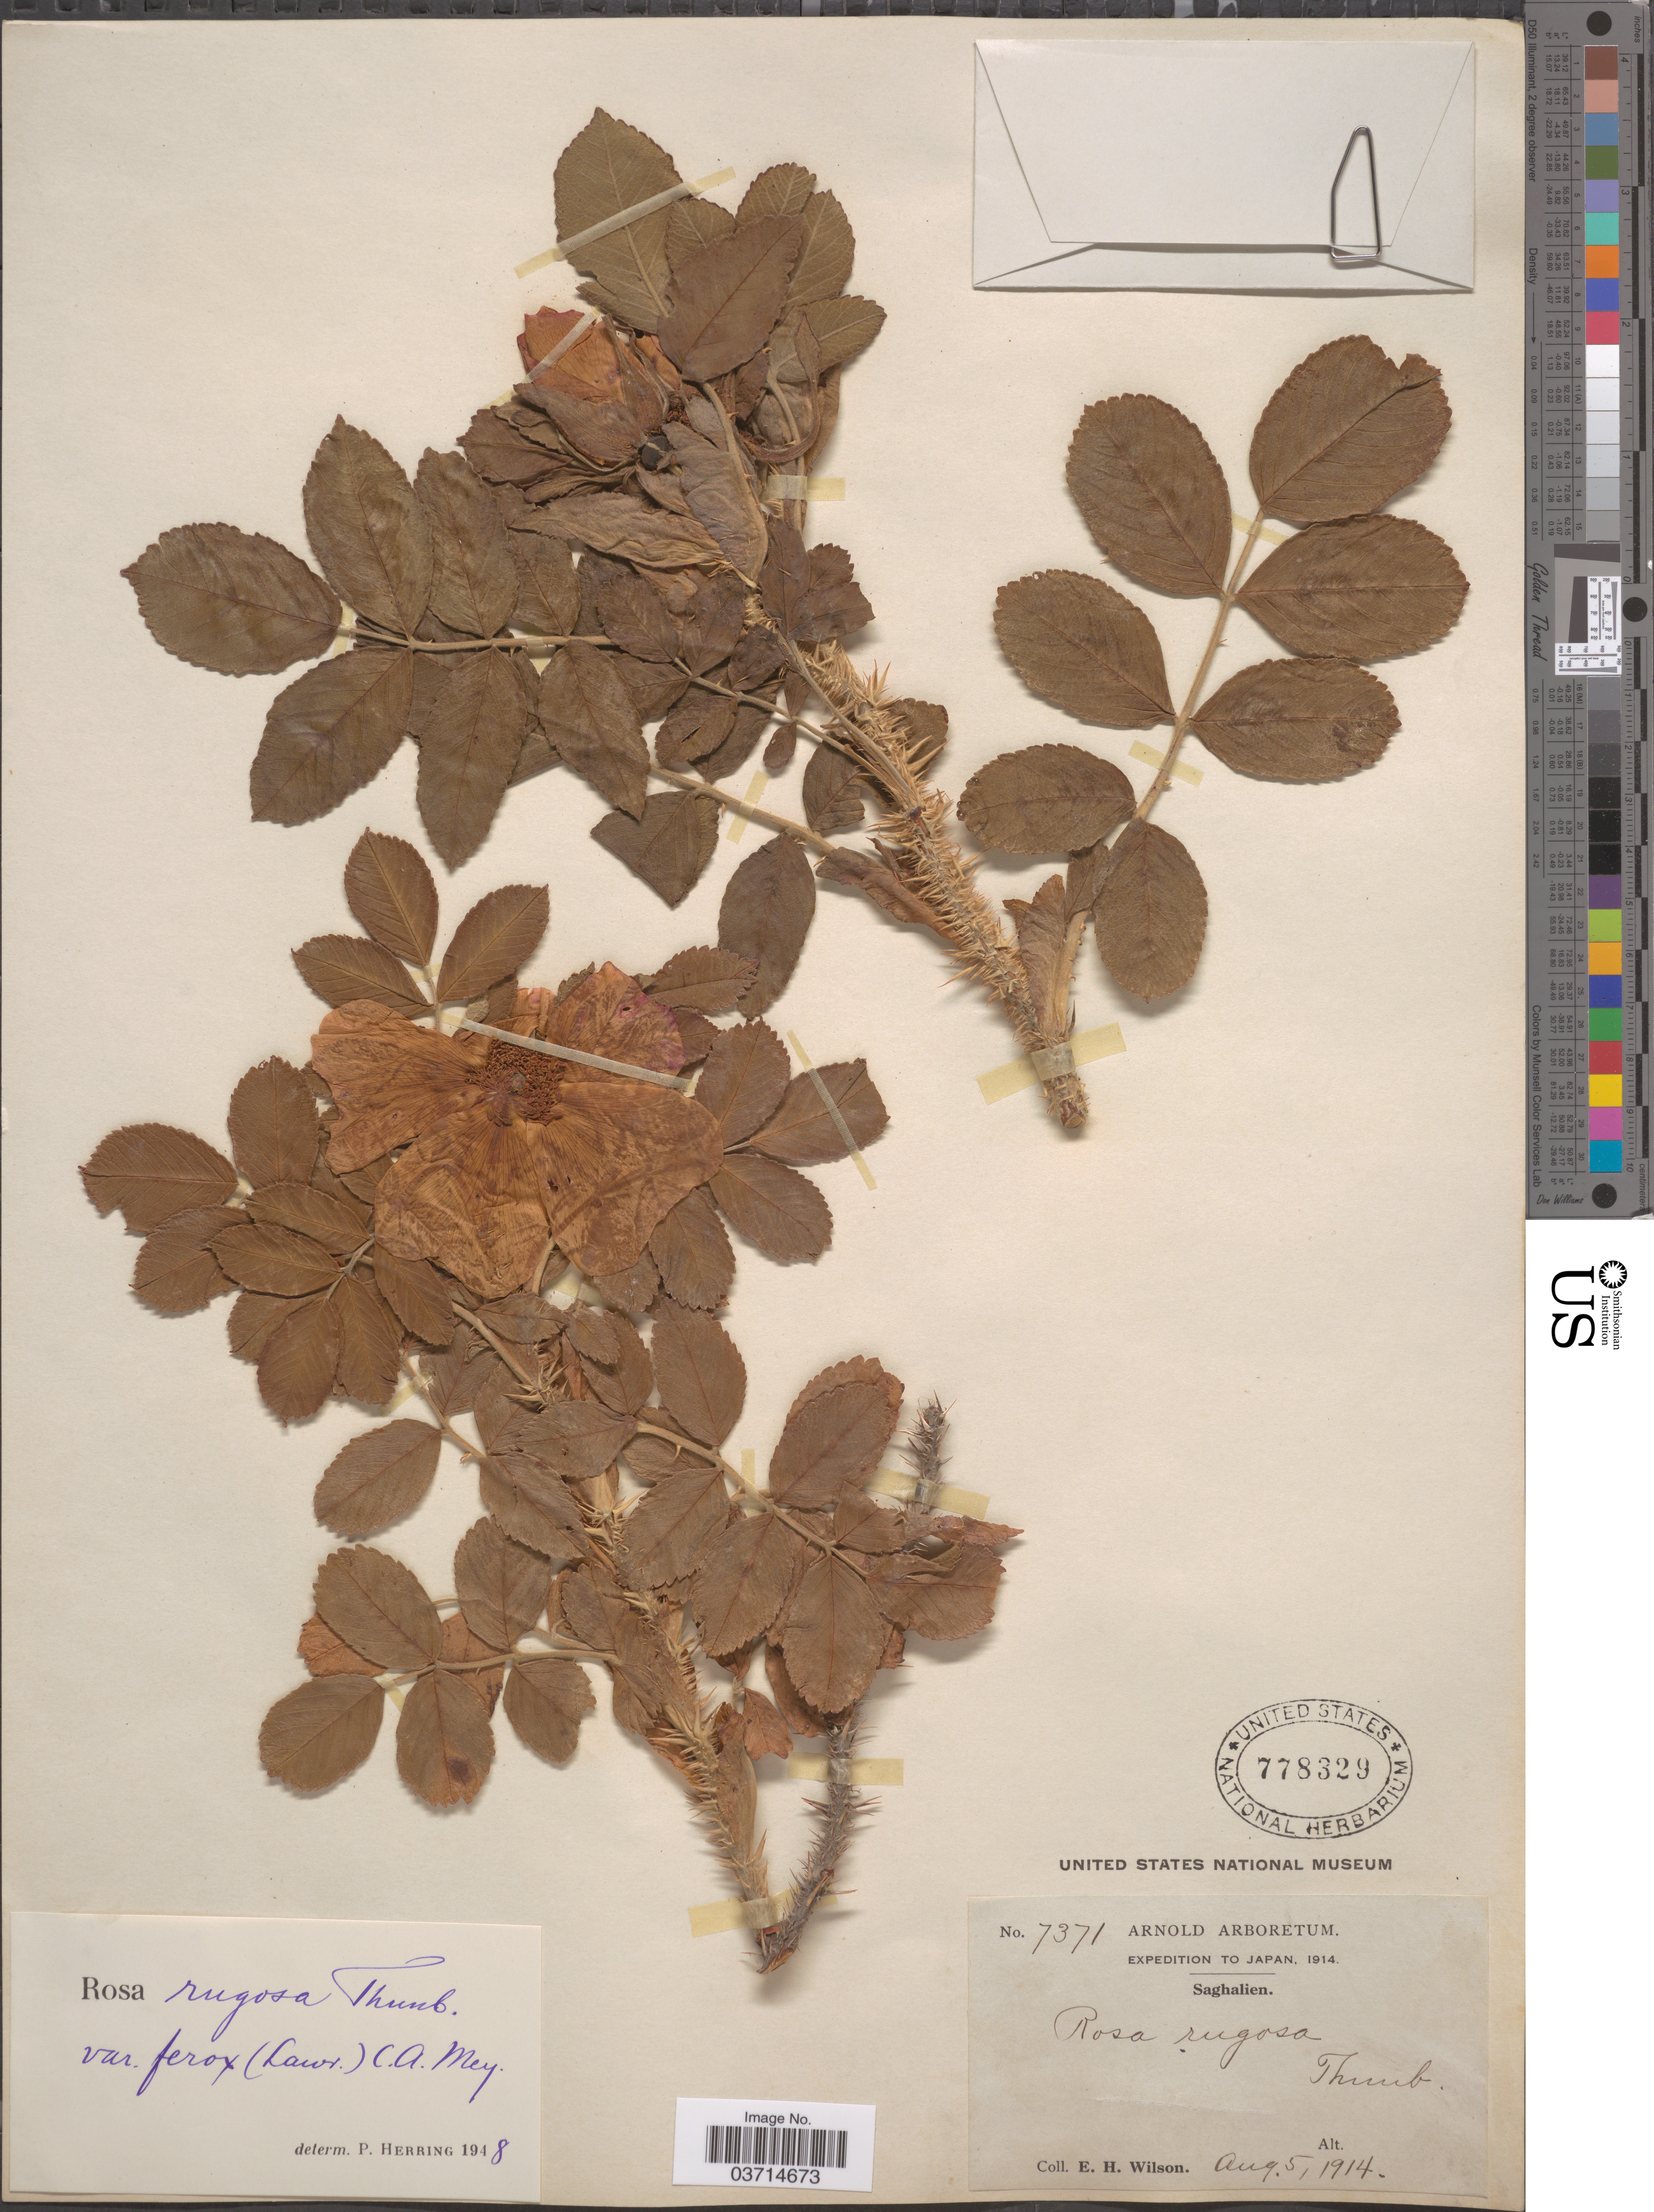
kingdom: Plantae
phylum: Tracheophyta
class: Magnoliopsida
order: Rosales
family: Rosaceae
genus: Rosa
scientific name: Rosa rugosa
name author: Thunb.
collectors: E. Wilson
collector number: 7371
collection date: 1914-08-05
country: Japan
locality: Saghalien.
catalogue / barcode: US 778329